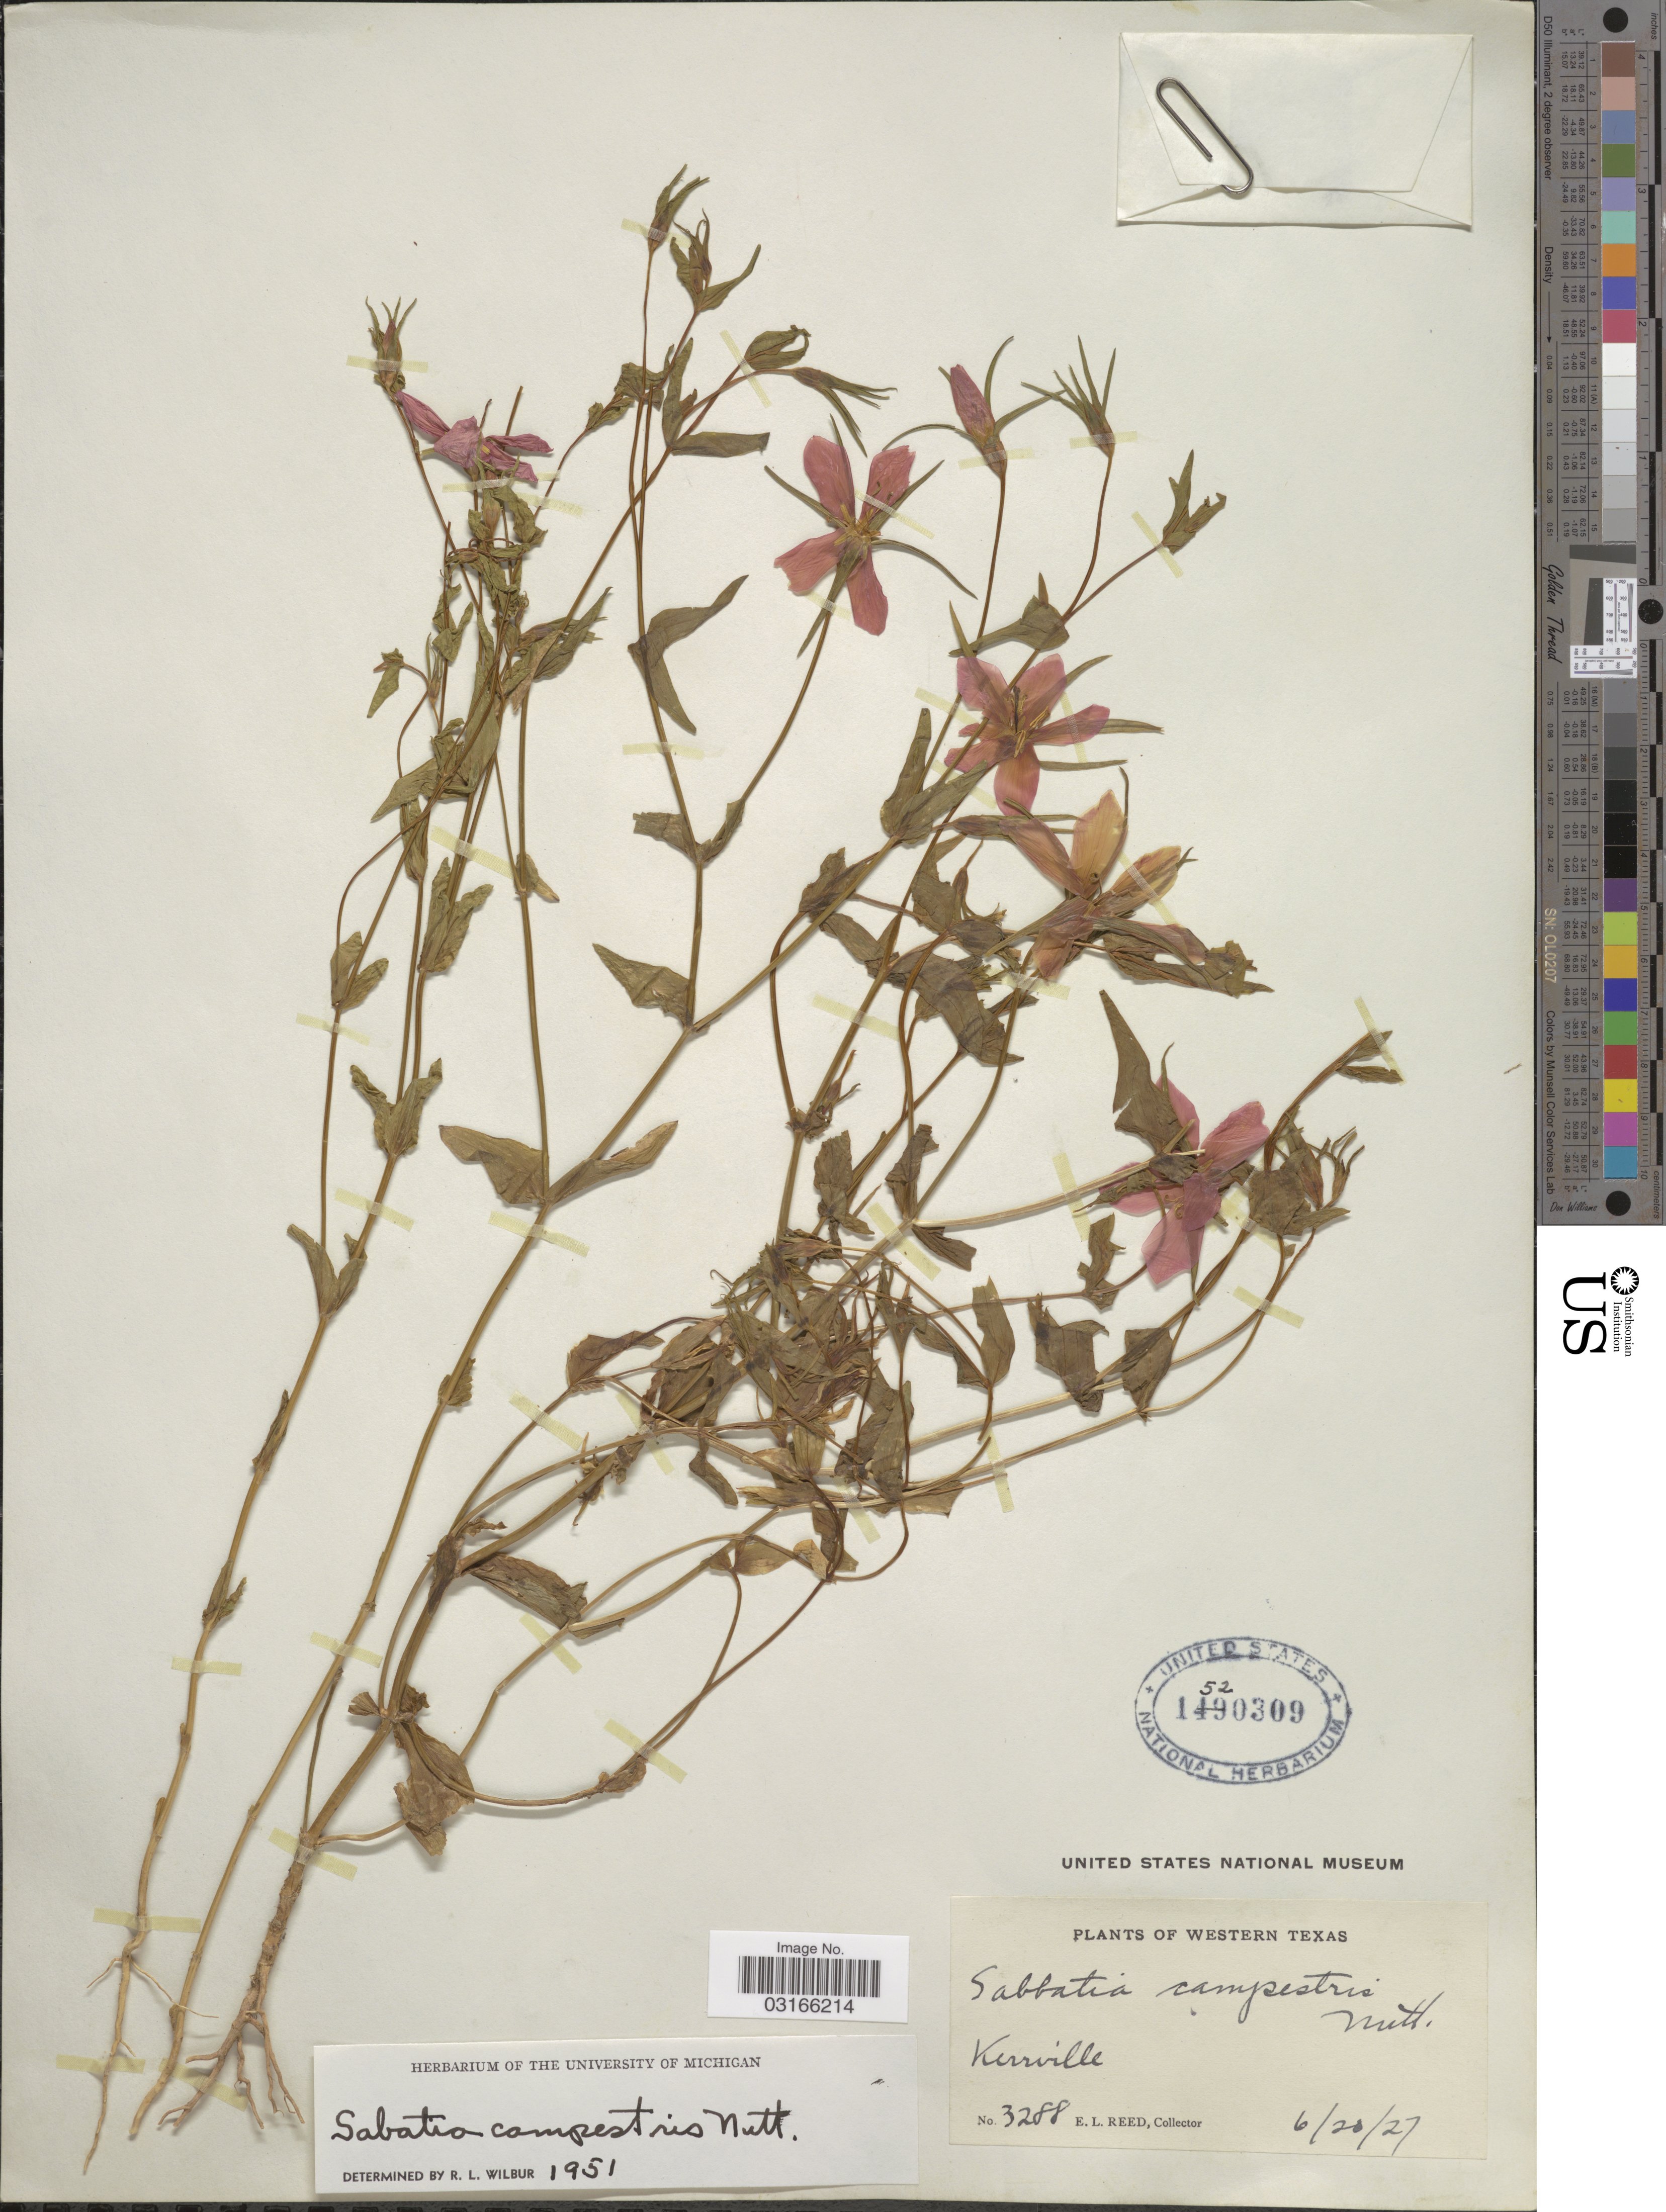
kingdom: Plantae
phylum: Tracheophyta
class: Magnoliopsida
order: Gentianales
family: Gentianaceae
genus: Sabatia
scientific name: Sabatia campestris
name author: Nutt.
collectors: E. Reed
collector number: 3288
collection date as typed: Transcribed d/m/y: 20/6/27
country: United States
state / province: Texas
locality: Western Texas, Kerrville.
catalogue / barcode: US 1520309